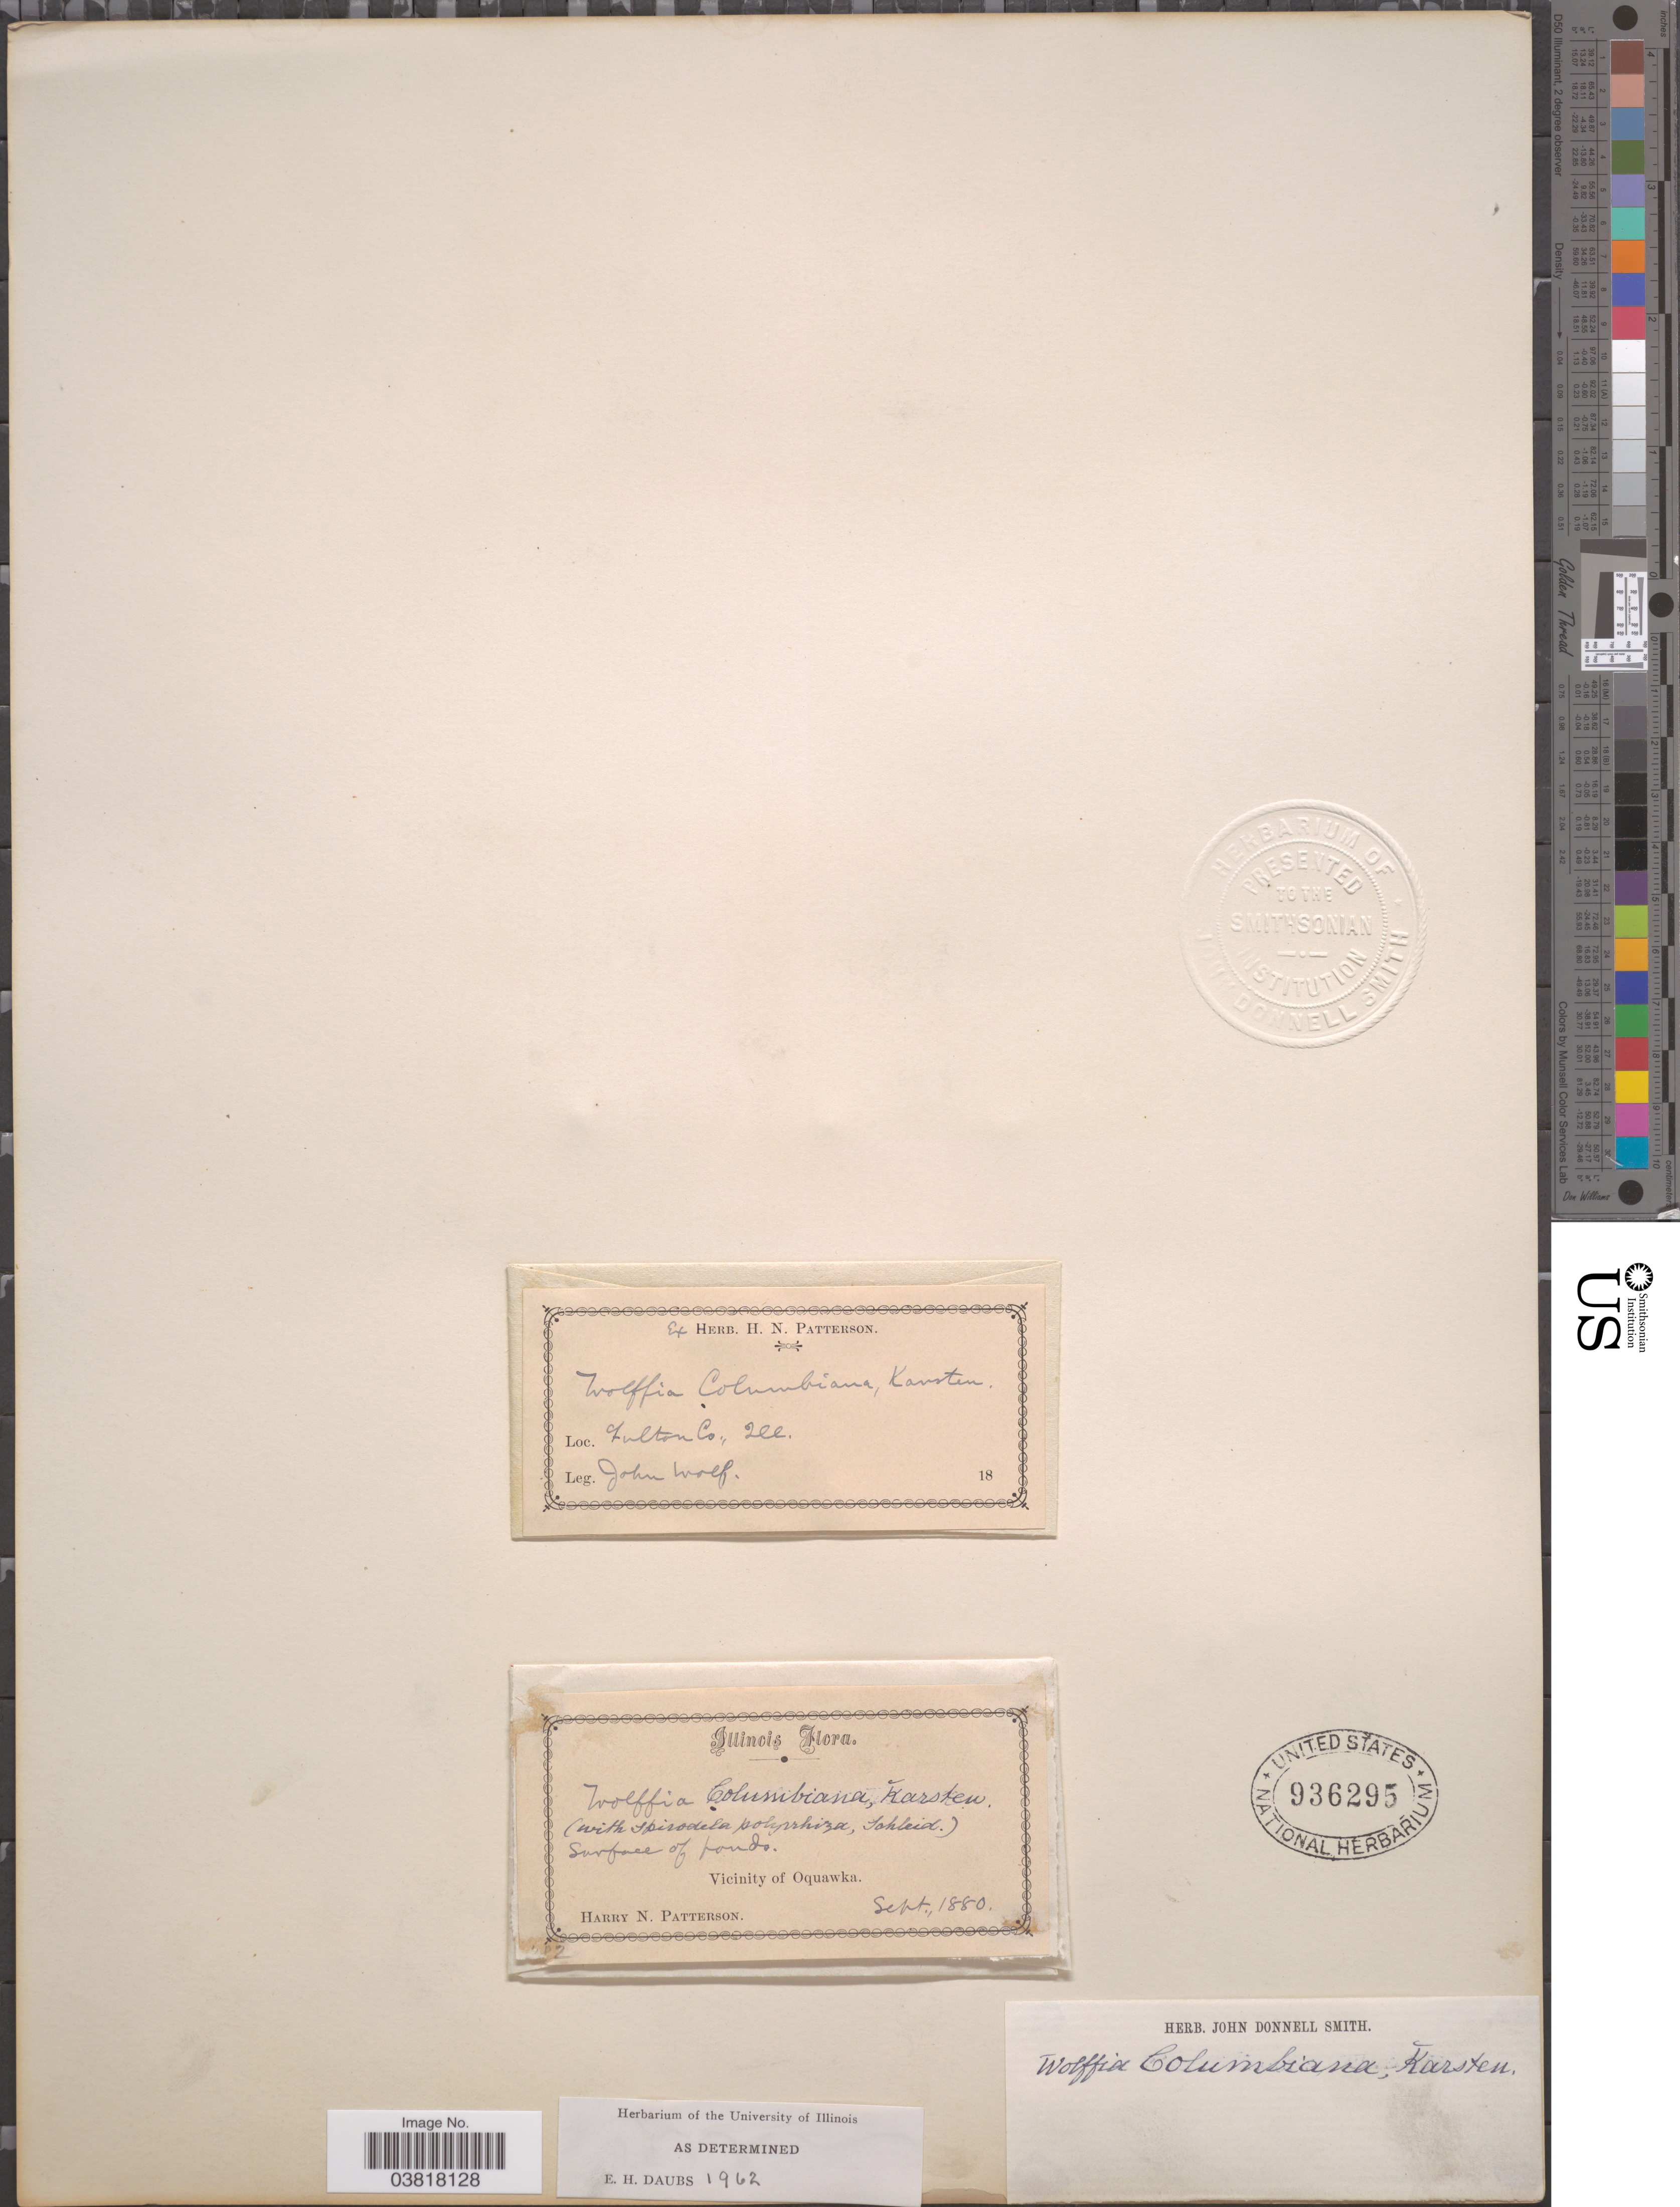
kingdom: Plantae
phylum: Tracheophyta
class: Liliopsida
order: Alismatales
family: Araceae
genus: Wolffia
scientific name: Wolffia columbiana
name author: H. Karst.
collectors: J. Wolf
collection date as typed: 18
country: United States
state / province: Illinois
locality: Fulton Co.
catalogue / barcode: US 936295-2